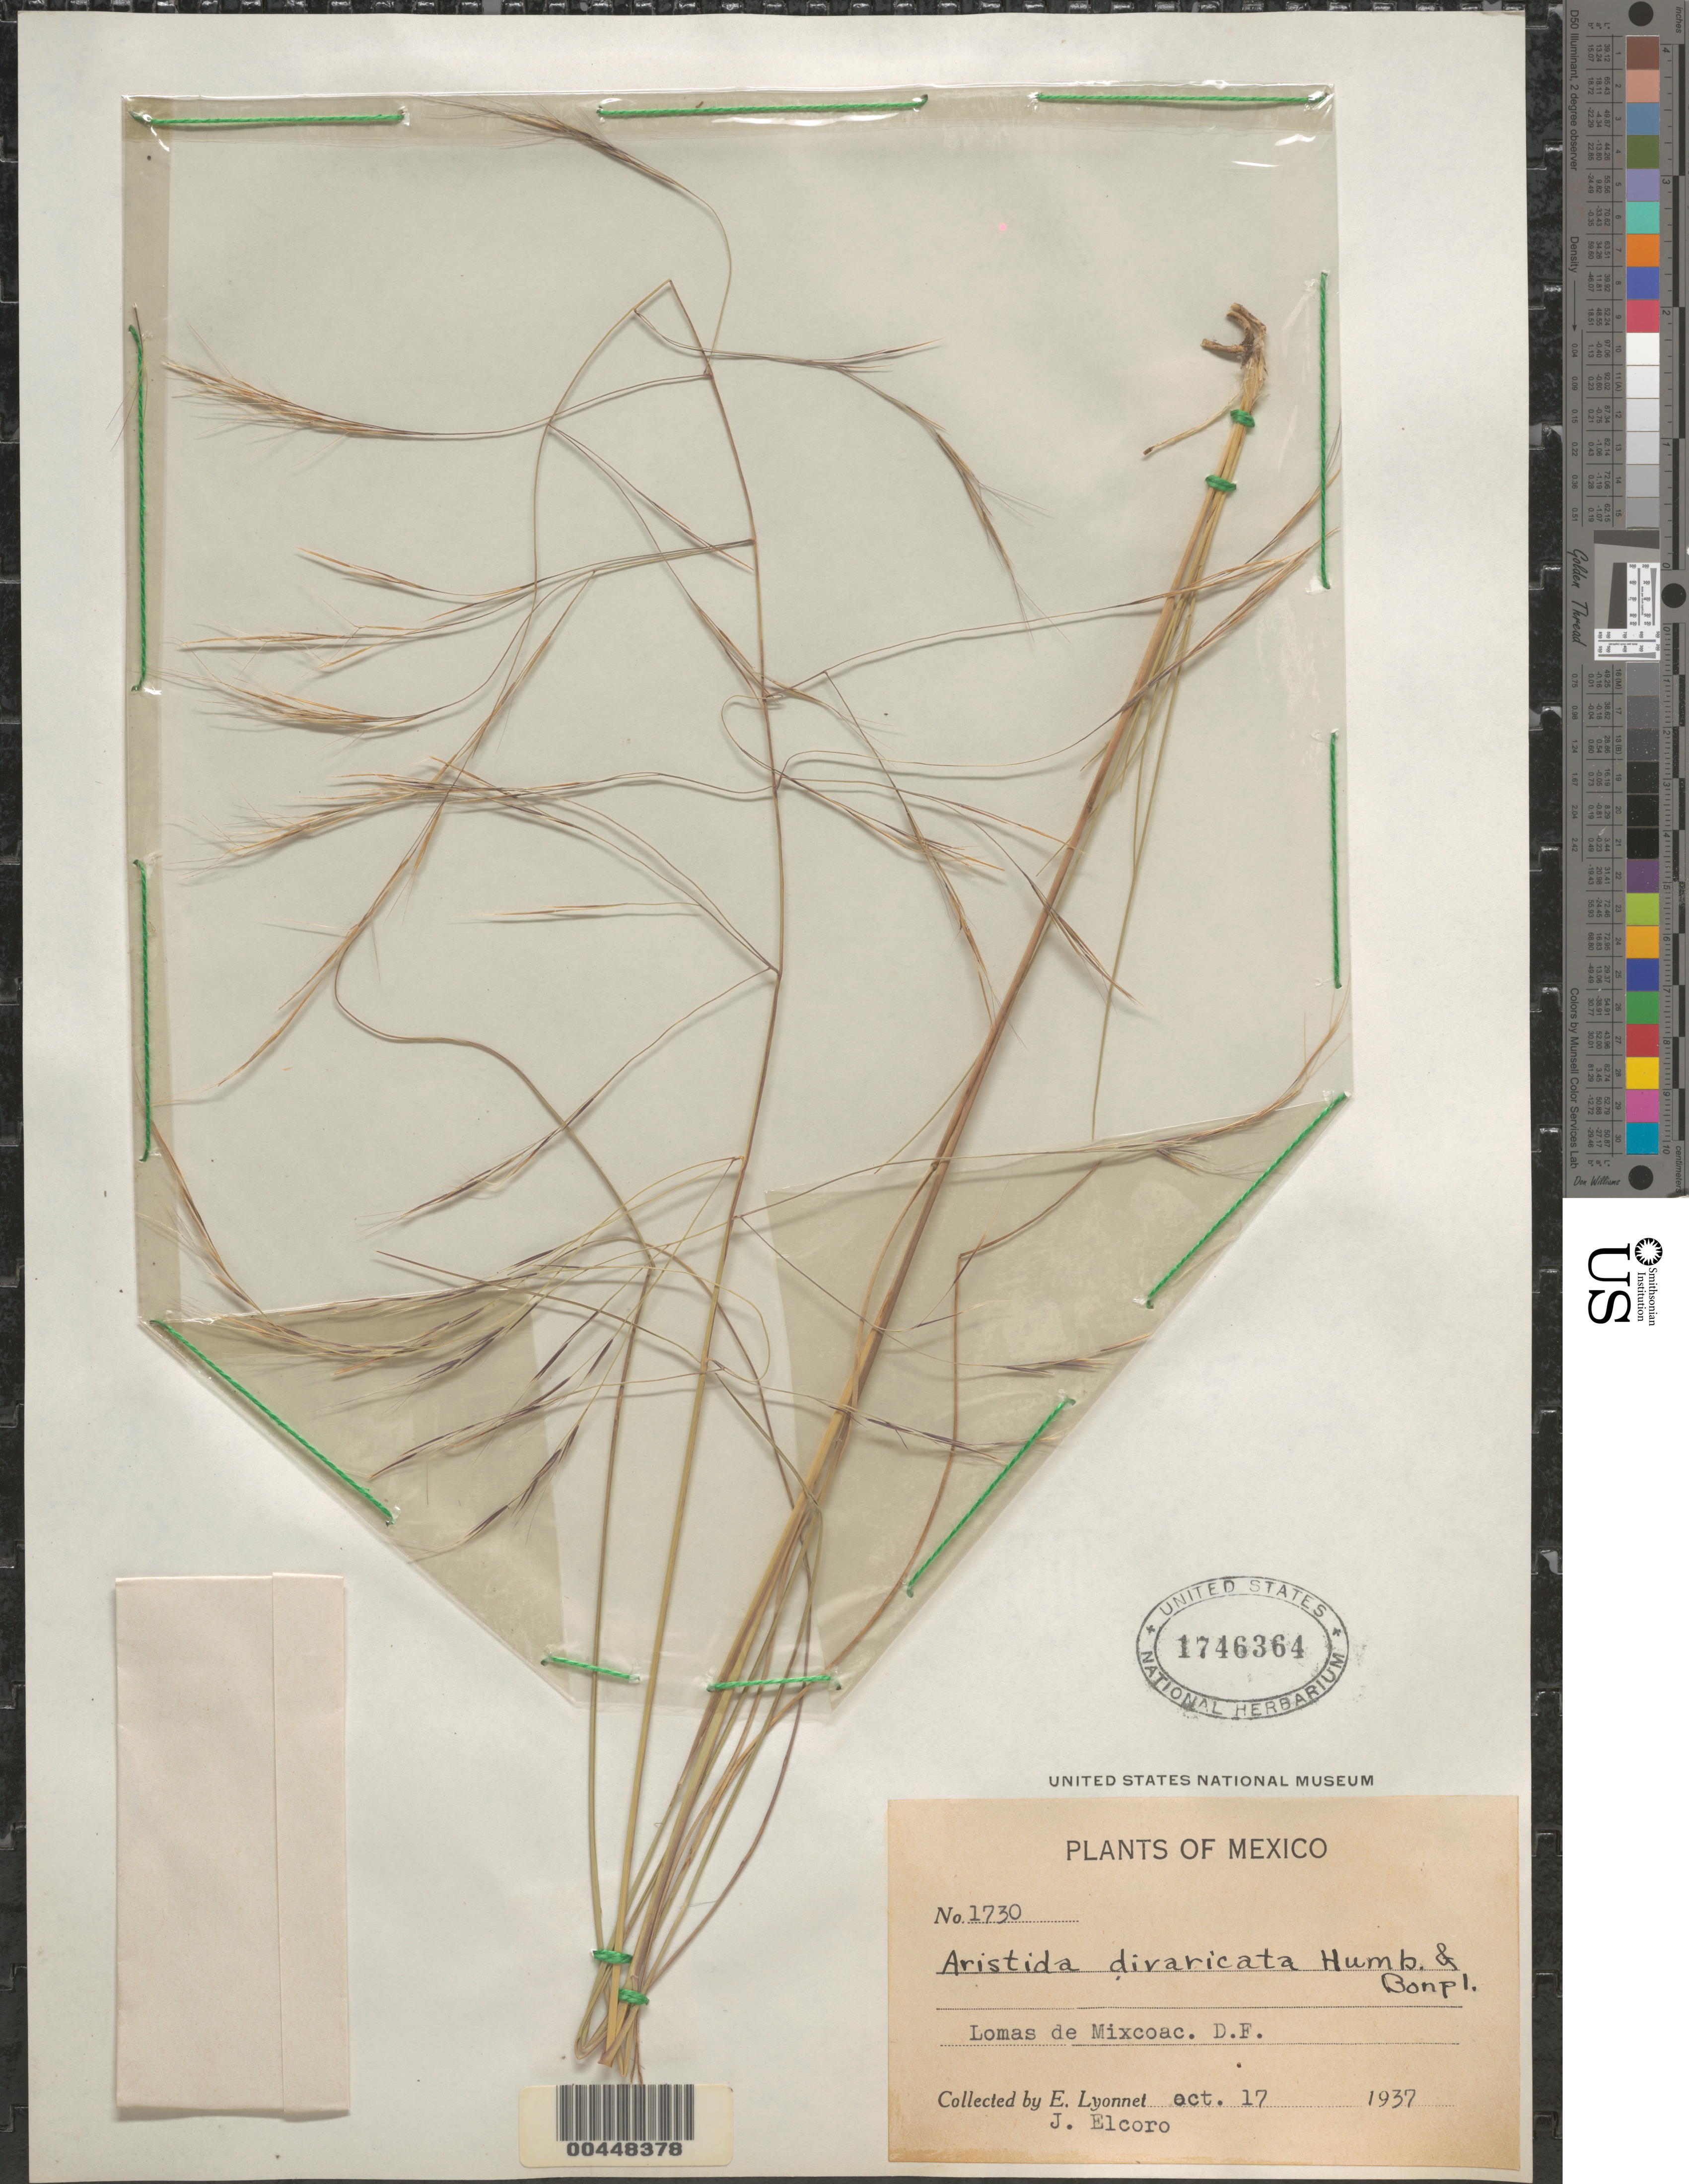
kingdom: Plantae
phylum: Tracheophyta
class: Liliopsida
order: Poales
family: Poaceae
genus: Aristida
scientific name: Aristida divaricata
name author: Humb. & Bonpl. ex Willd.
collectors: Bro. E. Lyonnet & J. Elcoro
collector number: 1730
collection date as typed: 17 Oct 1937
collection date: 1937-10-17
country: Mexico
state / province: Distrito Federal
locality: Lomas de Mixcoac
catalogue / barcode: US 1746364